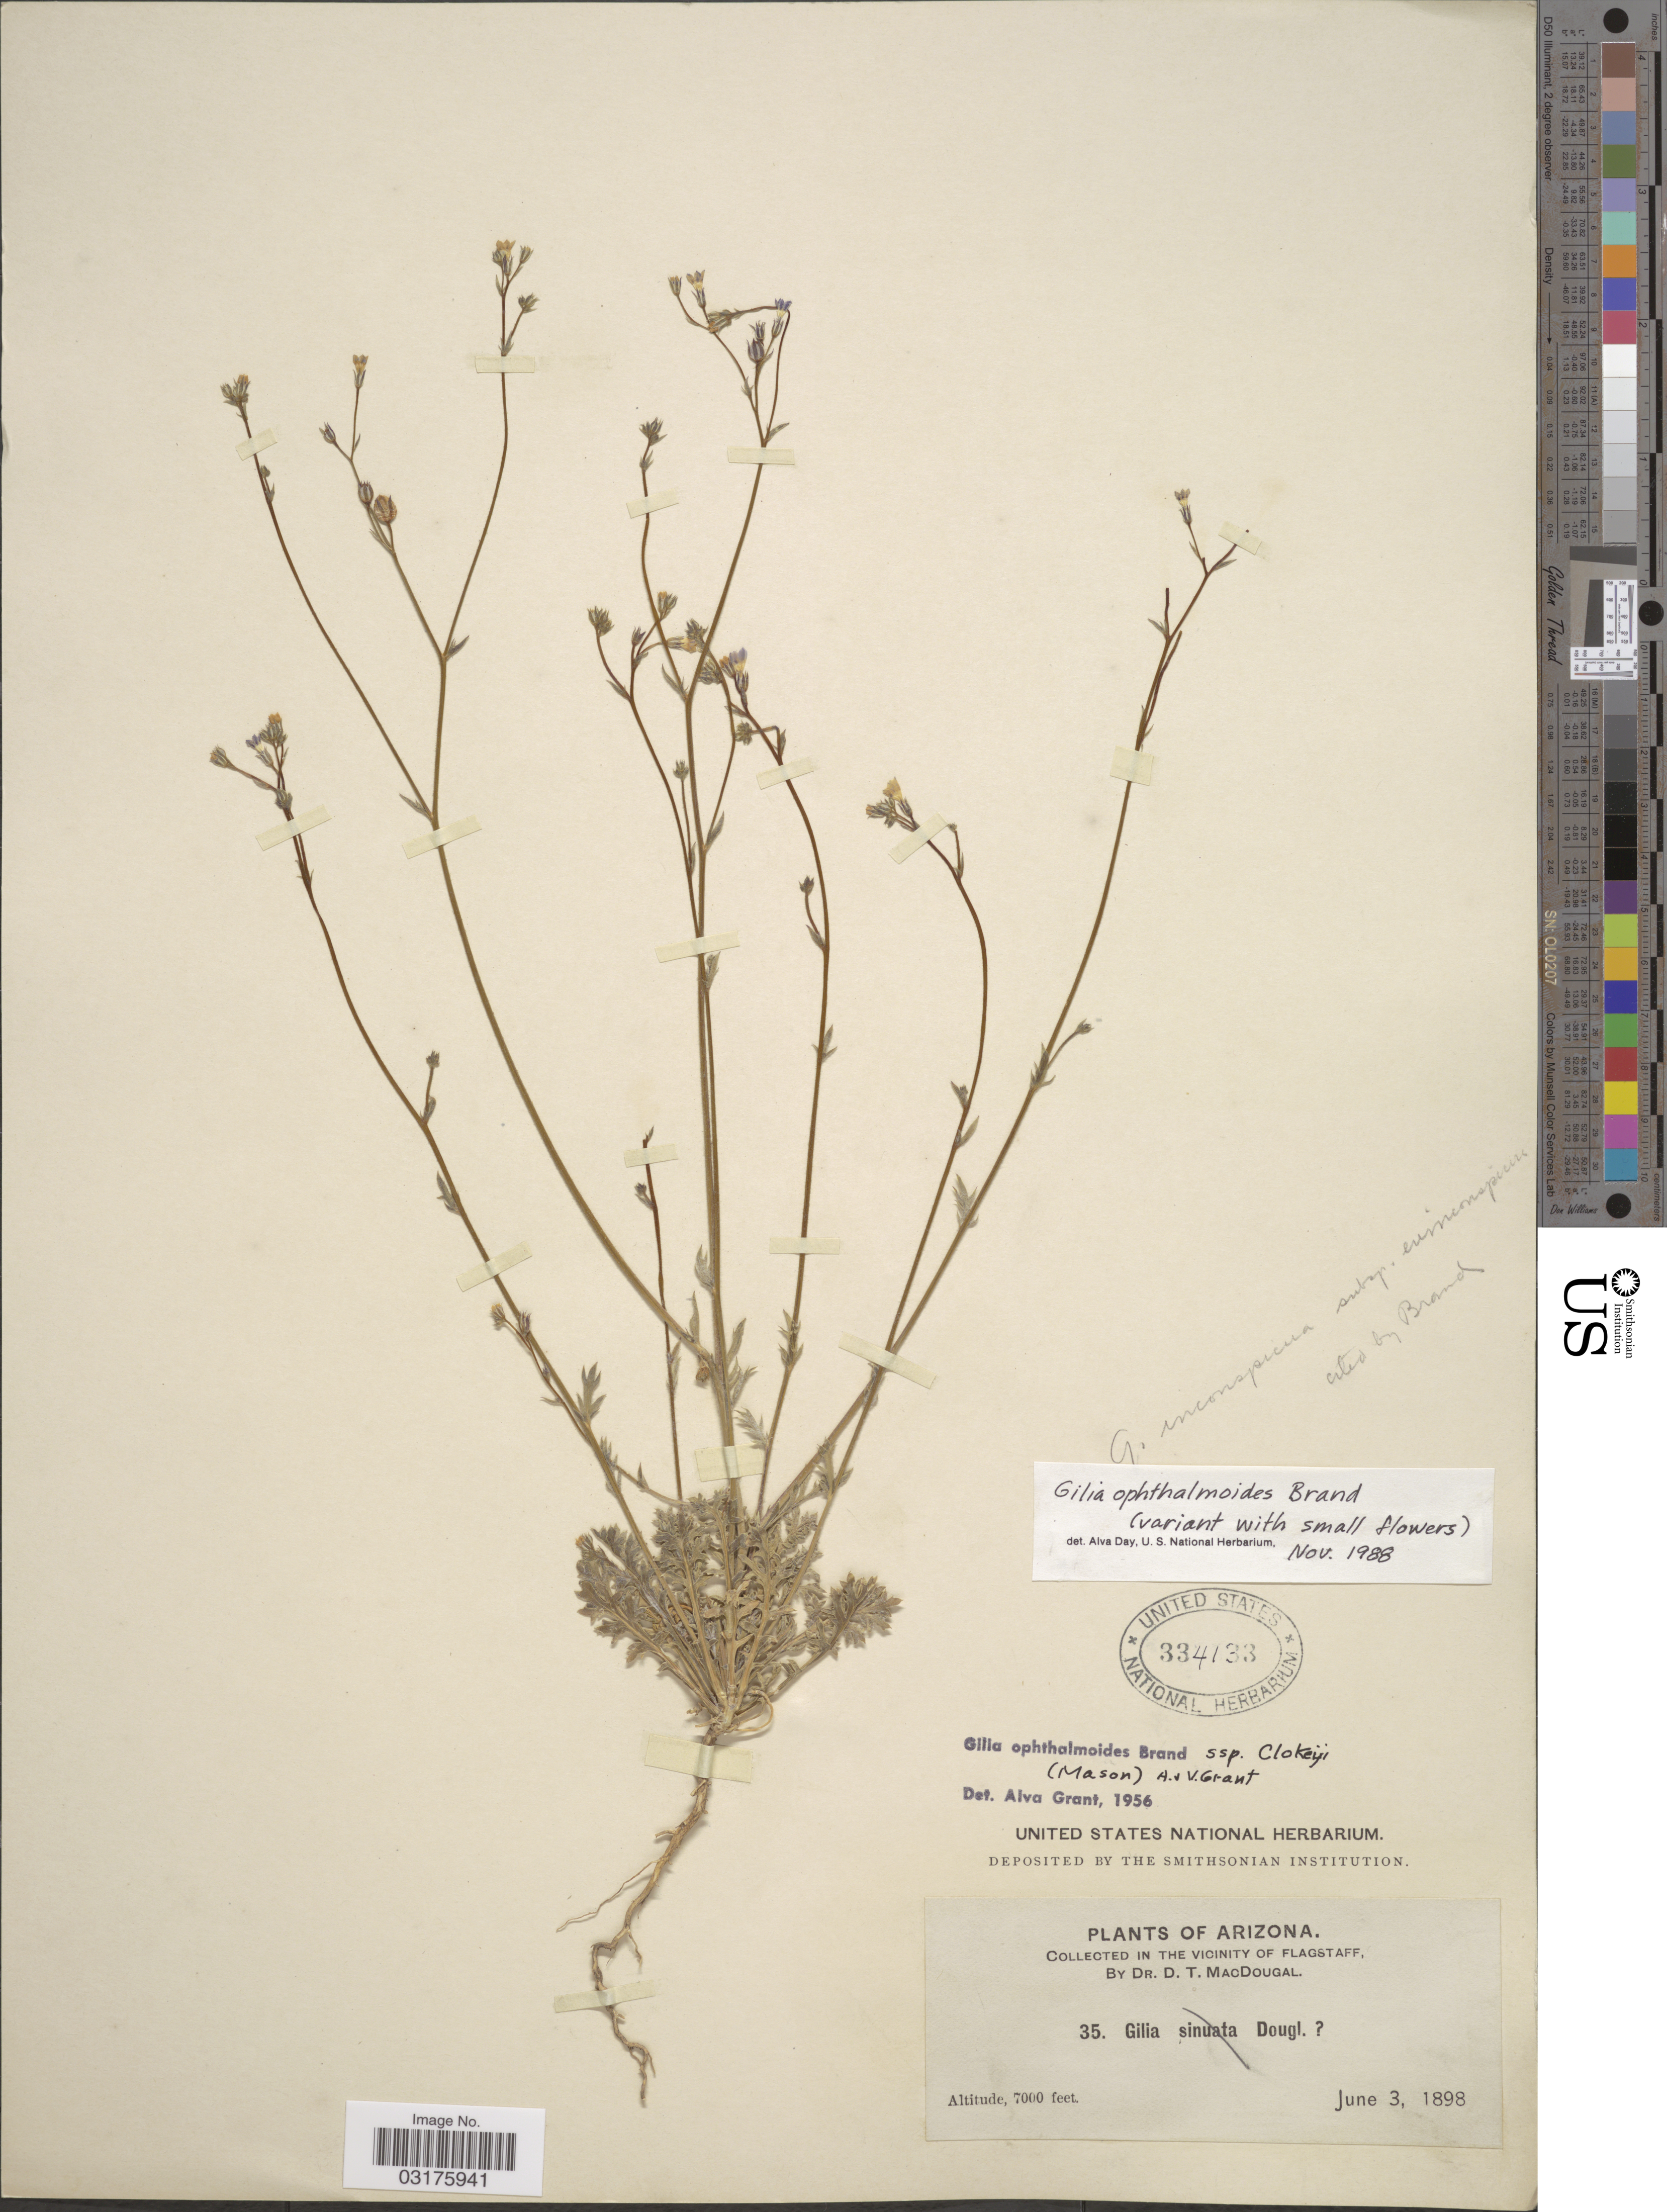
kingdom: Plantae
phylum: Tracheophyta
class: Magnoliopsida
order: Ericales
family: Polemoniaceae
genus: Gilia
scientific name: Gilia ophthalmoides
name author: Brand in Engl.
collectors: D. T. MacDougal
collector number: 35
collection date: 1898-06-03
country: United States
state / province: Arizona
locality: In the vicinity of Flagstaff.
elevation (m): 2134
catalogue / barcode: US 334133